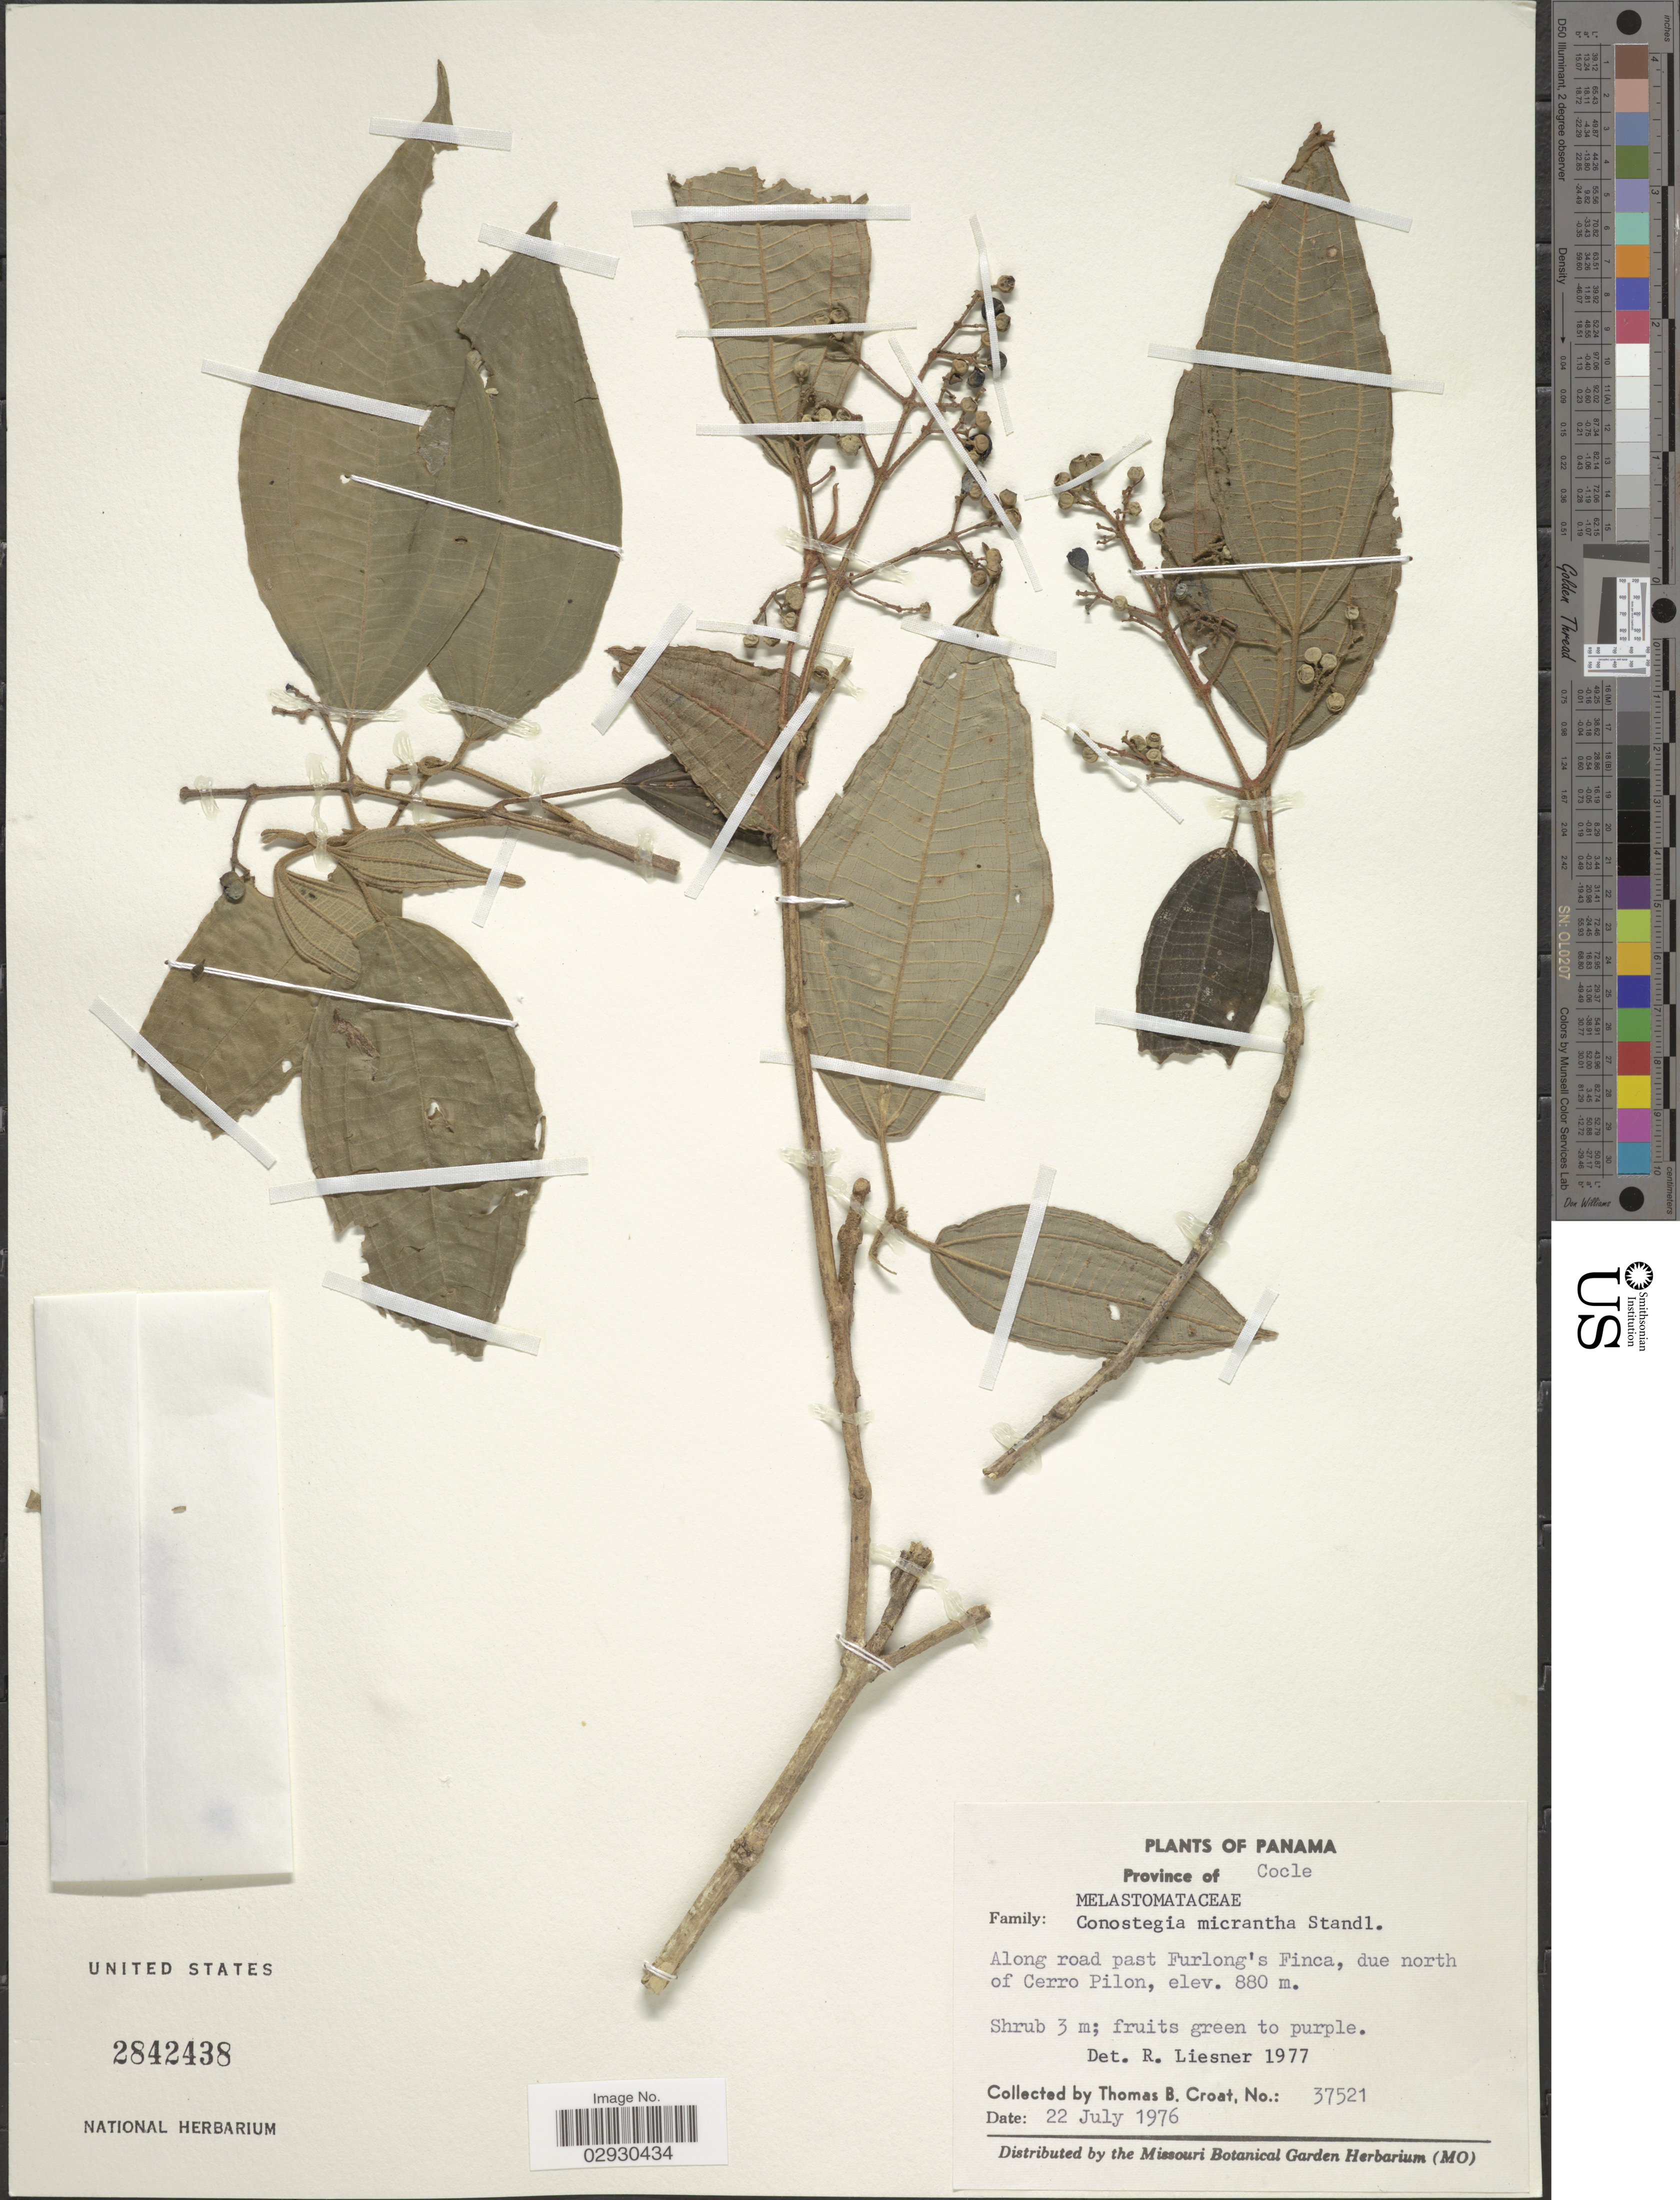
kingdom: Plantae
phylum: Tracheophyta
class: Magnoliopsida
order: Myrtales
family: Melastomataceae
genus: Conostegia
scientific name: Conostegia micrantha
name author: Standl.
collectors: T. B. Croat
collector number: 37521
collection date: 1976-07-22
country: Panama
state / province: Coclé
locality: Province of Cocle. Along road past Furlong's Finca, due north of Cerro Pilon.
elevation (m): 880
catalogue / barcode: US 2842438